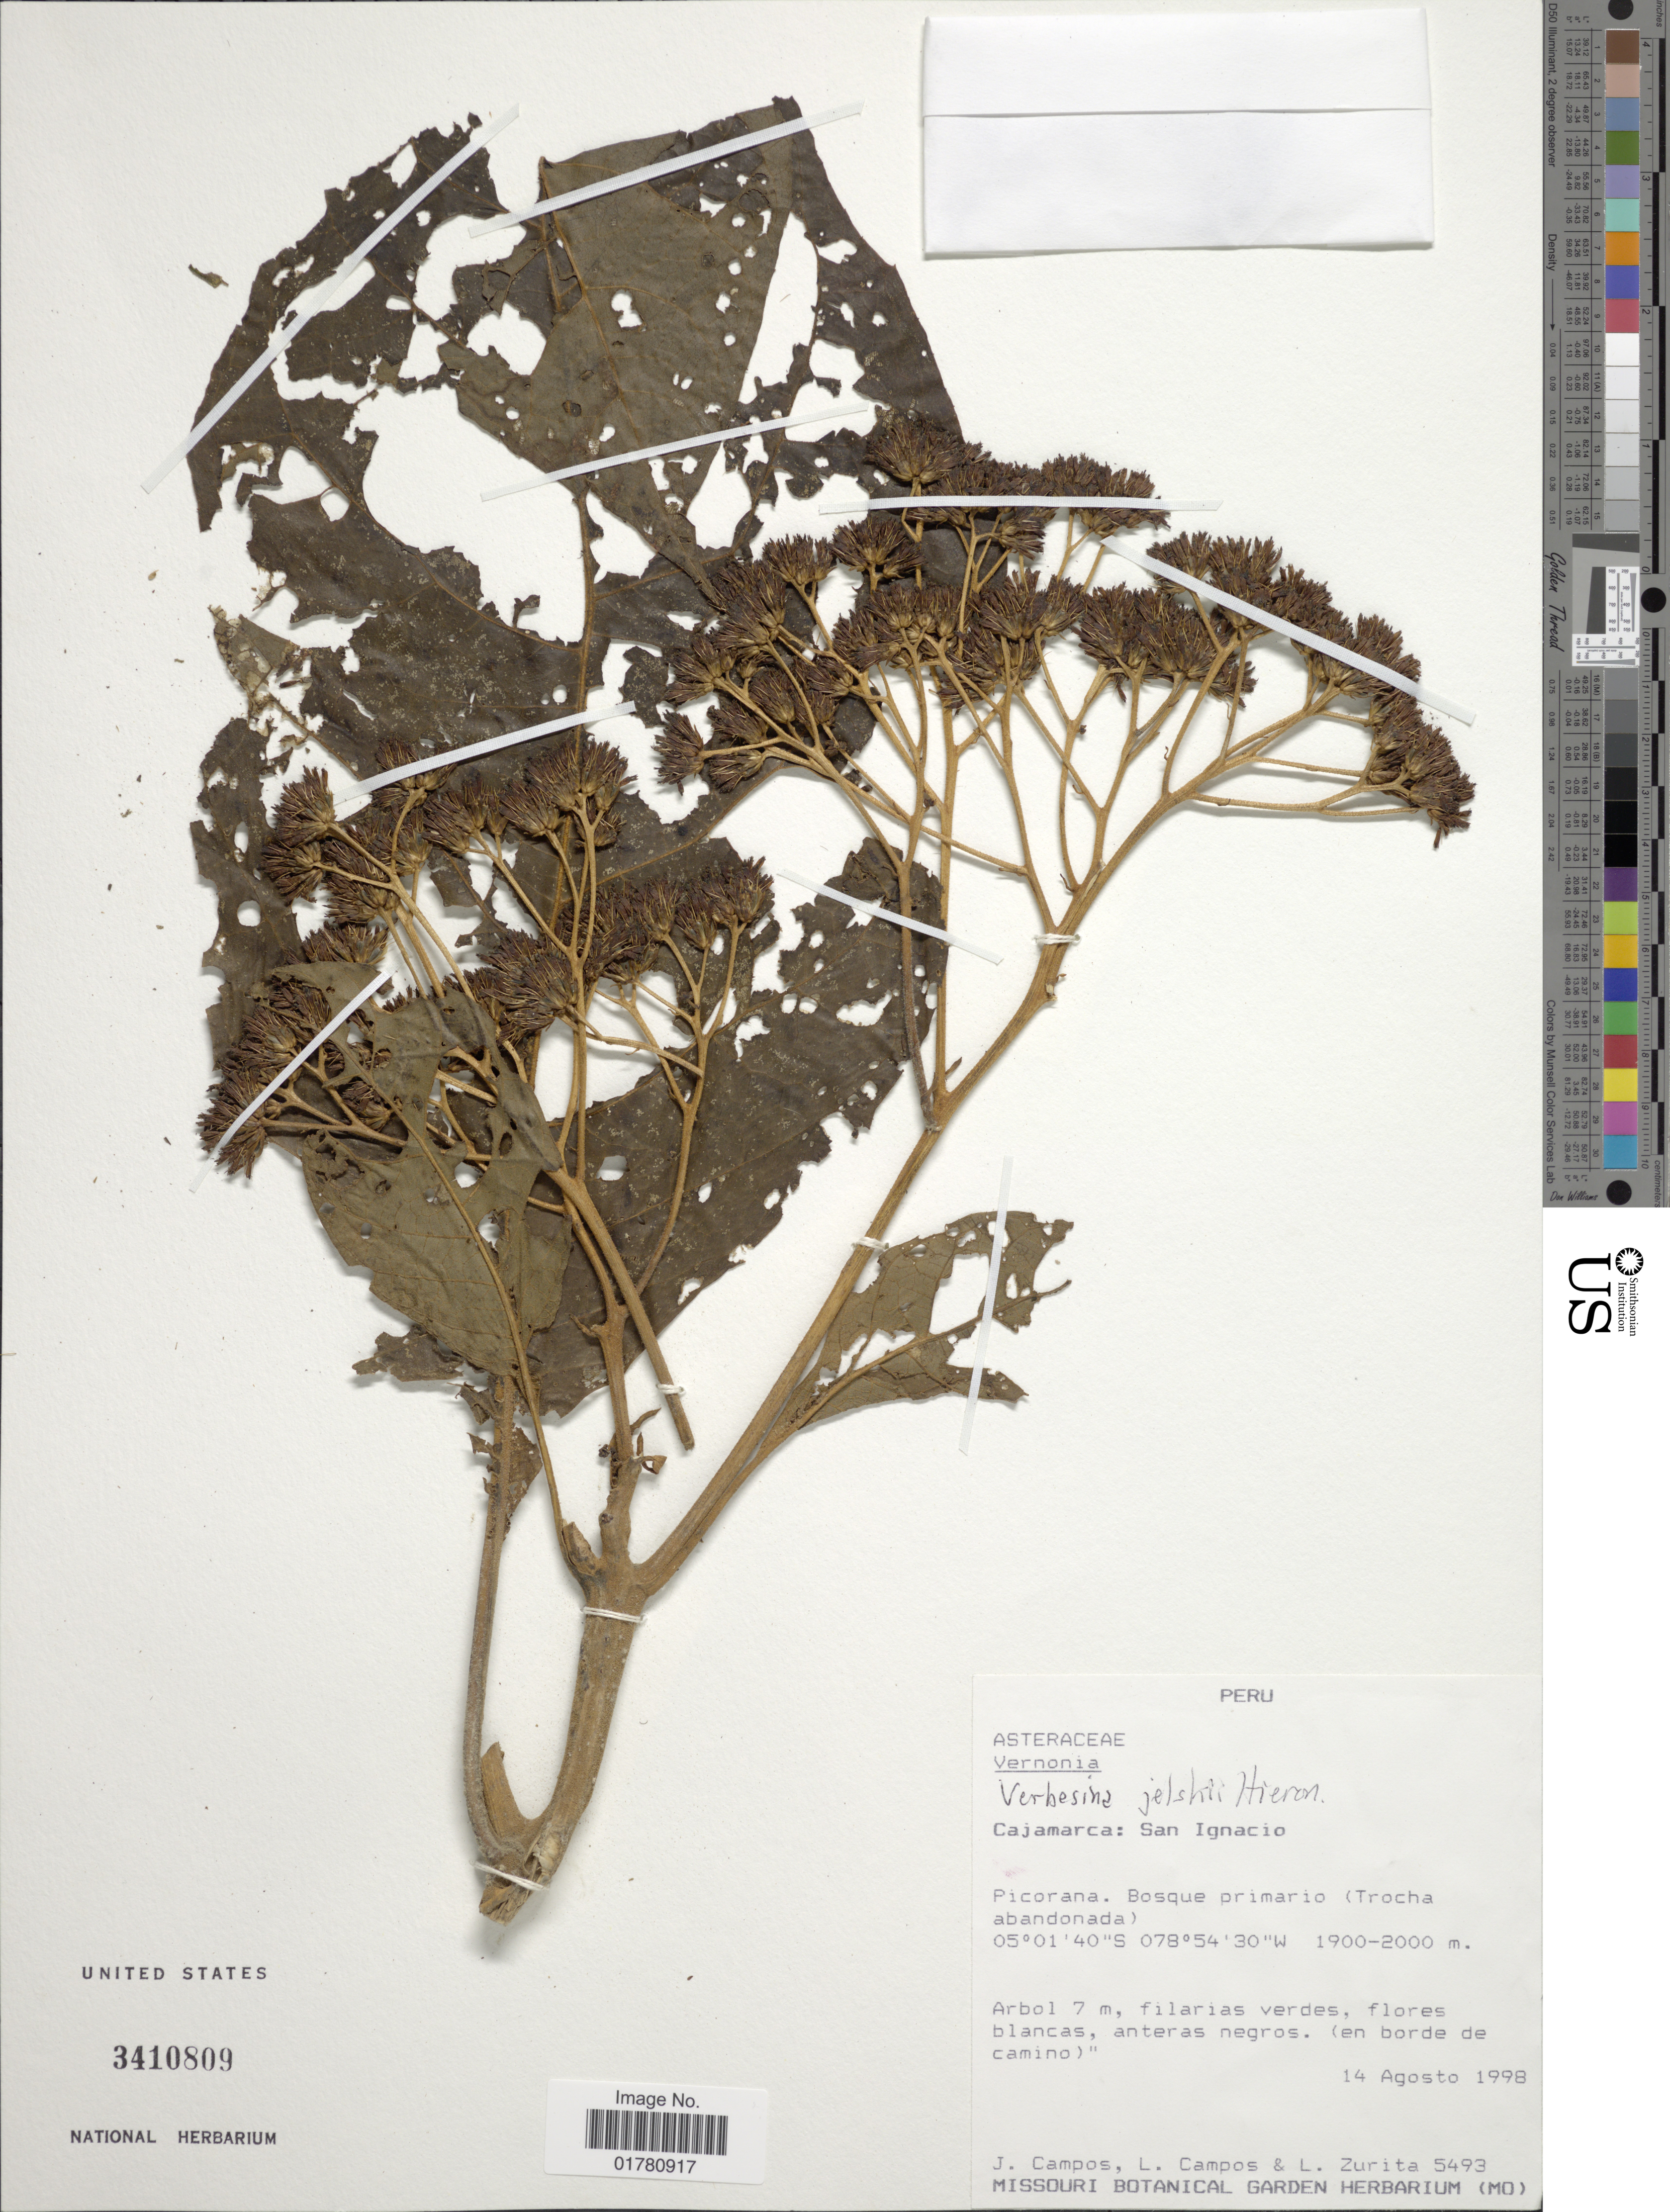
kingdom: Plantae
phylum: Tracheophyta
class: Magnoliopsida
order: Asterales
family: Asteraceae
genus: Verbesina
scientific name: Verbesina jelskii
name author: Hieron.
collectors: J. Campos, L. Campos & L. Zurita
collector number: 5493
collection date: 1998-08-14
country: Peru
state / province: Cajamarca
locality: San Ignacio, Picorana. Bosque primario (Trocha abandonada)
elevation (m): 1900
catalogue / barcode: US 3410809